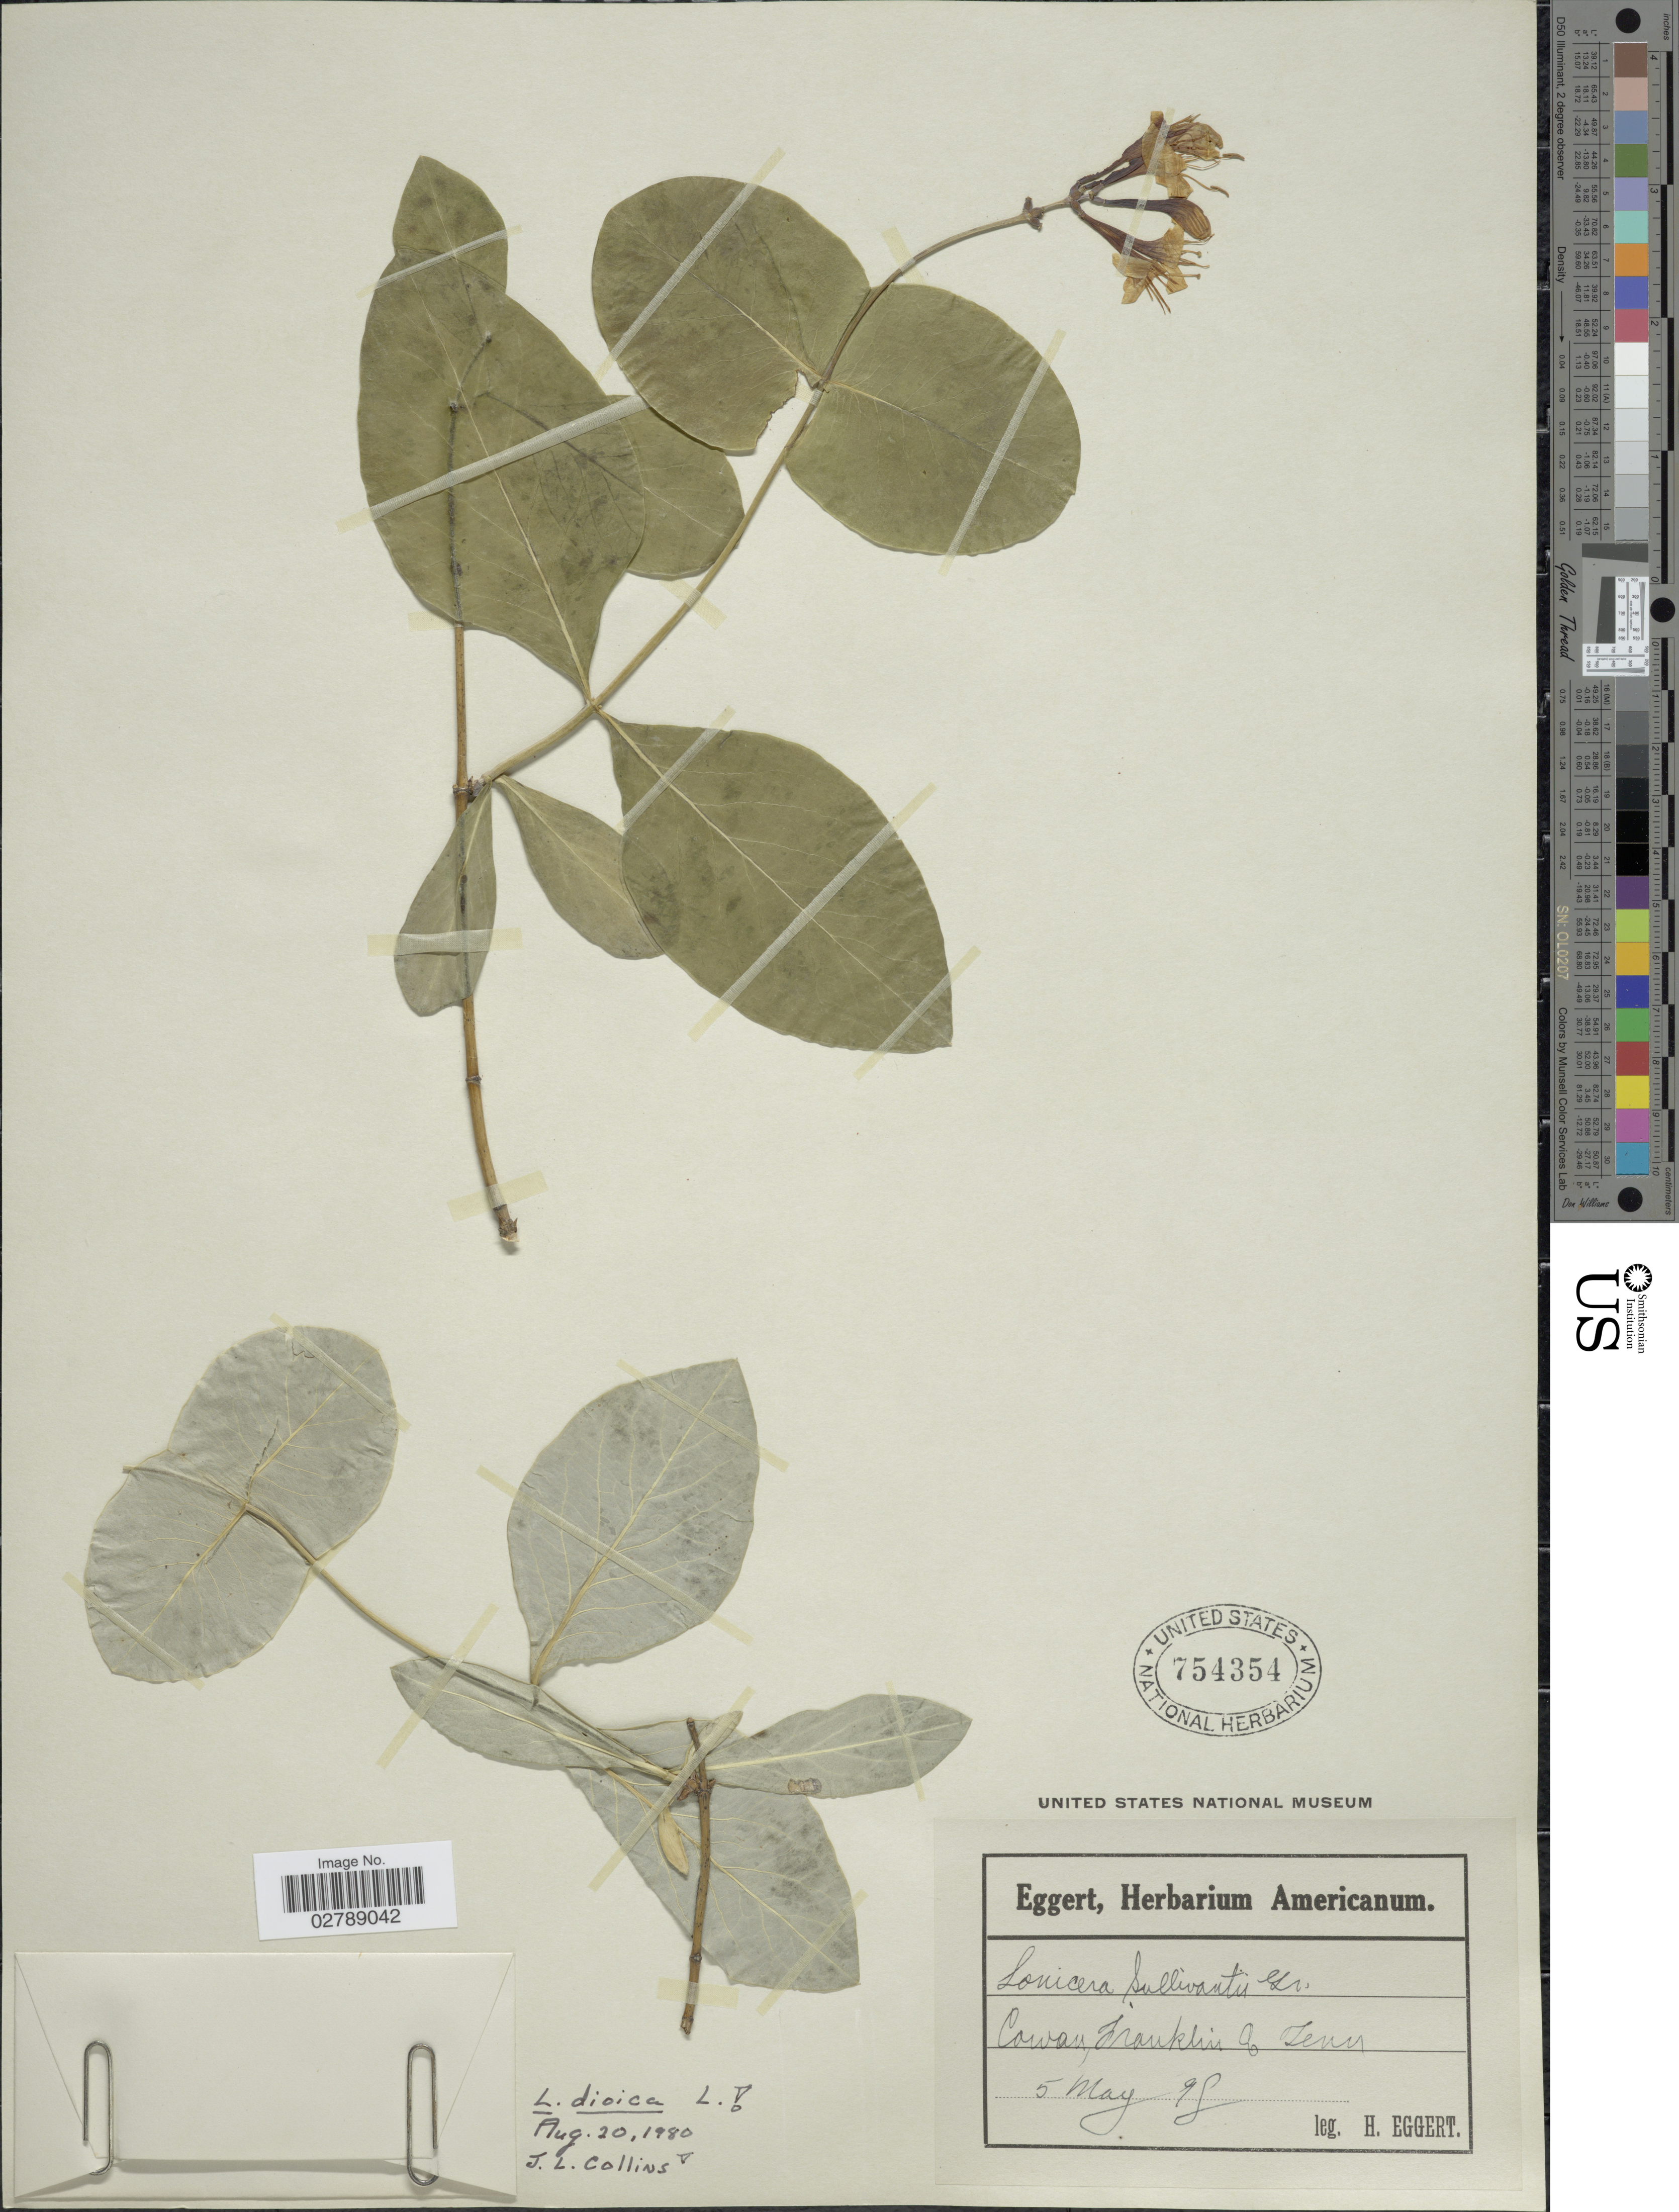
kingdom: Plantae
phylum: Tracheophyta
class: Magnoliopsida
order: Dipsacales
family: Caprifoliaceae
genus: Lonicera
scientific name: Lonicera dioica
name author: L.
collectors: H. Eggert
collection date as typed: Transcribed d/m/y: 5/5/95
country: United States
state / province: Tennessee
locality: Cowan, Franklin Co.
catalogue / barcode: US 754354